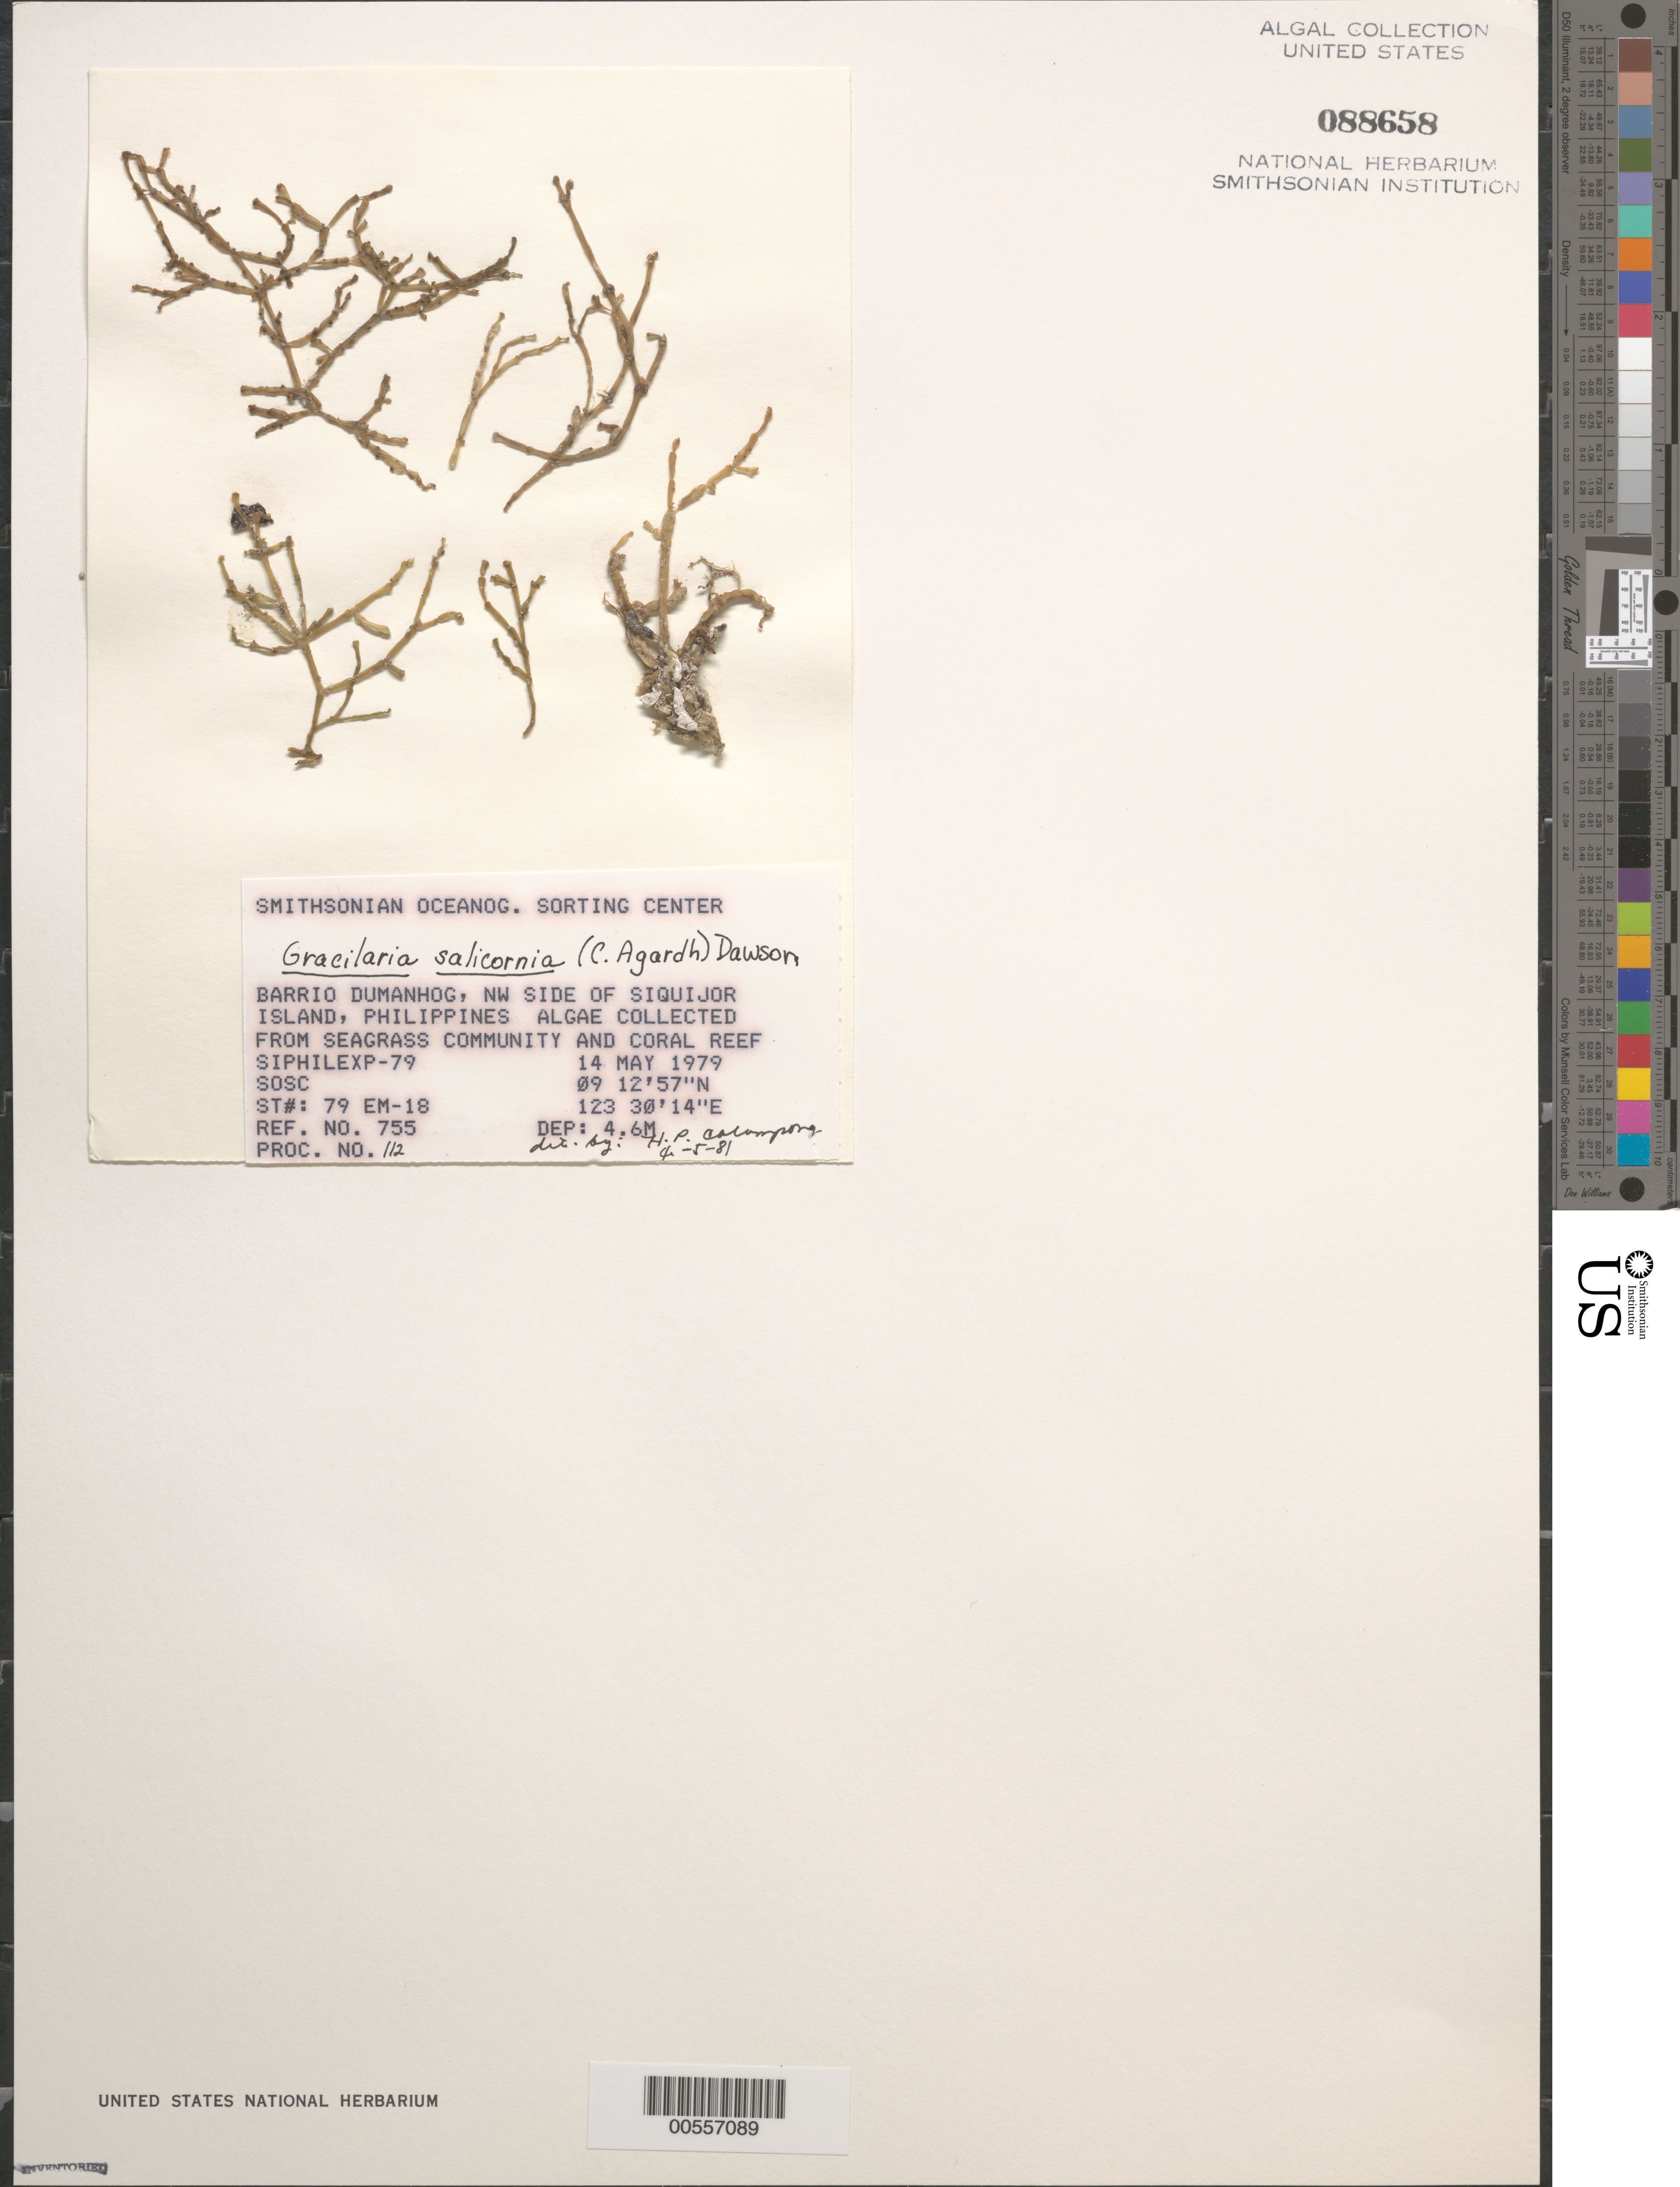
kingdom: Plantae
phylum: Rhodophyta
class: Florideophyceae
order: Gracilariales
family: Gracilariaceae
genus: Gracilaria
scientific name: Gracilaria salicornia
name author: (C. Agardh) E.Y. Dawson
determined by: Calumpong, H. P.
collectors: SOSC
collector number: Station 79 Em-18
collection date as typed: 14 May 1979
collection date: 1979-05-14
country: Philippines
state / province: Central Visayas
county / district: Siquijor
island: Siquijor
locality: Barrio Dumanhog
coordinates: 09 12'57"N, 123 30'14"E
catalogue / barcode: US 88658